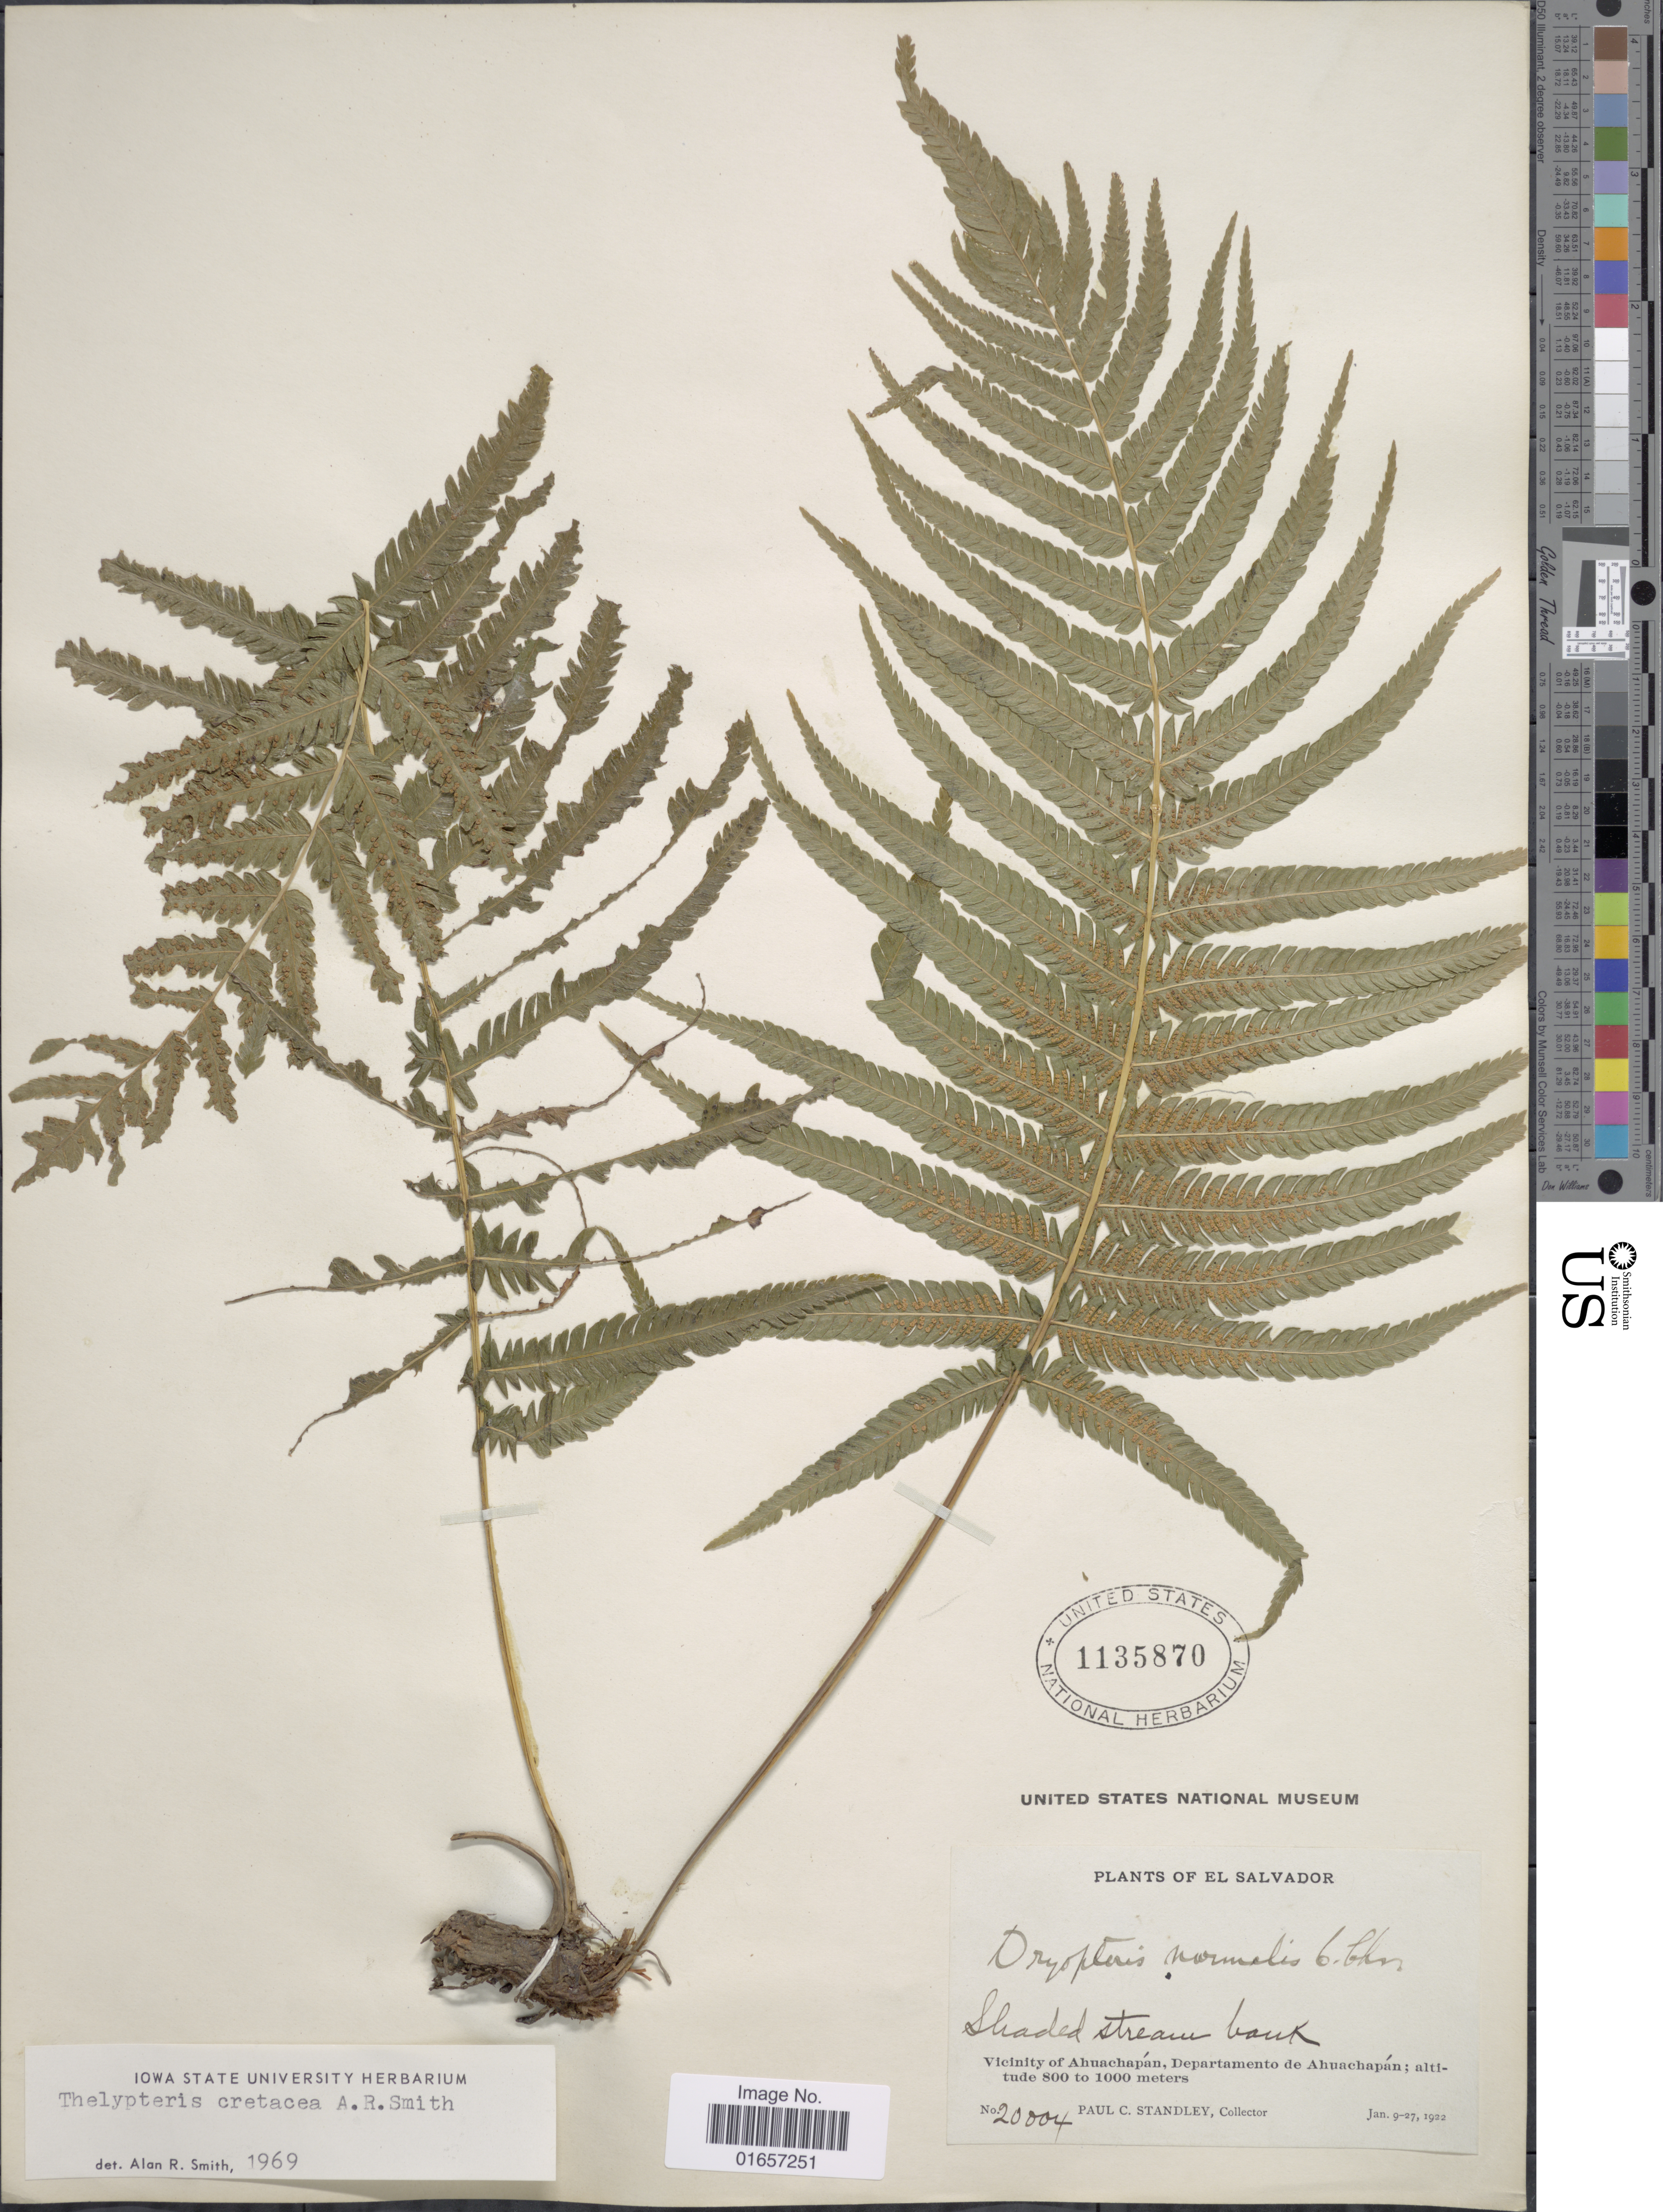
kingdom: Plantae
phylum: Tracheophyta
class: Polypodiopsida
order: Polypodiales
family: Thelypteridaceae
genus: Christella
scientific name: Christella cretacea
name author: (A.R. Sm.) Á. Löve & D. Löve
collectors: P. C. Standley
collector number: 20004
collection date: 1922-01-09/1922-01-27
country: El Salvador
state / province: Ahuachapan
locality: Departamento de Ahuachapán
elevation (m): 800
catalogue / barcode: US 1135870